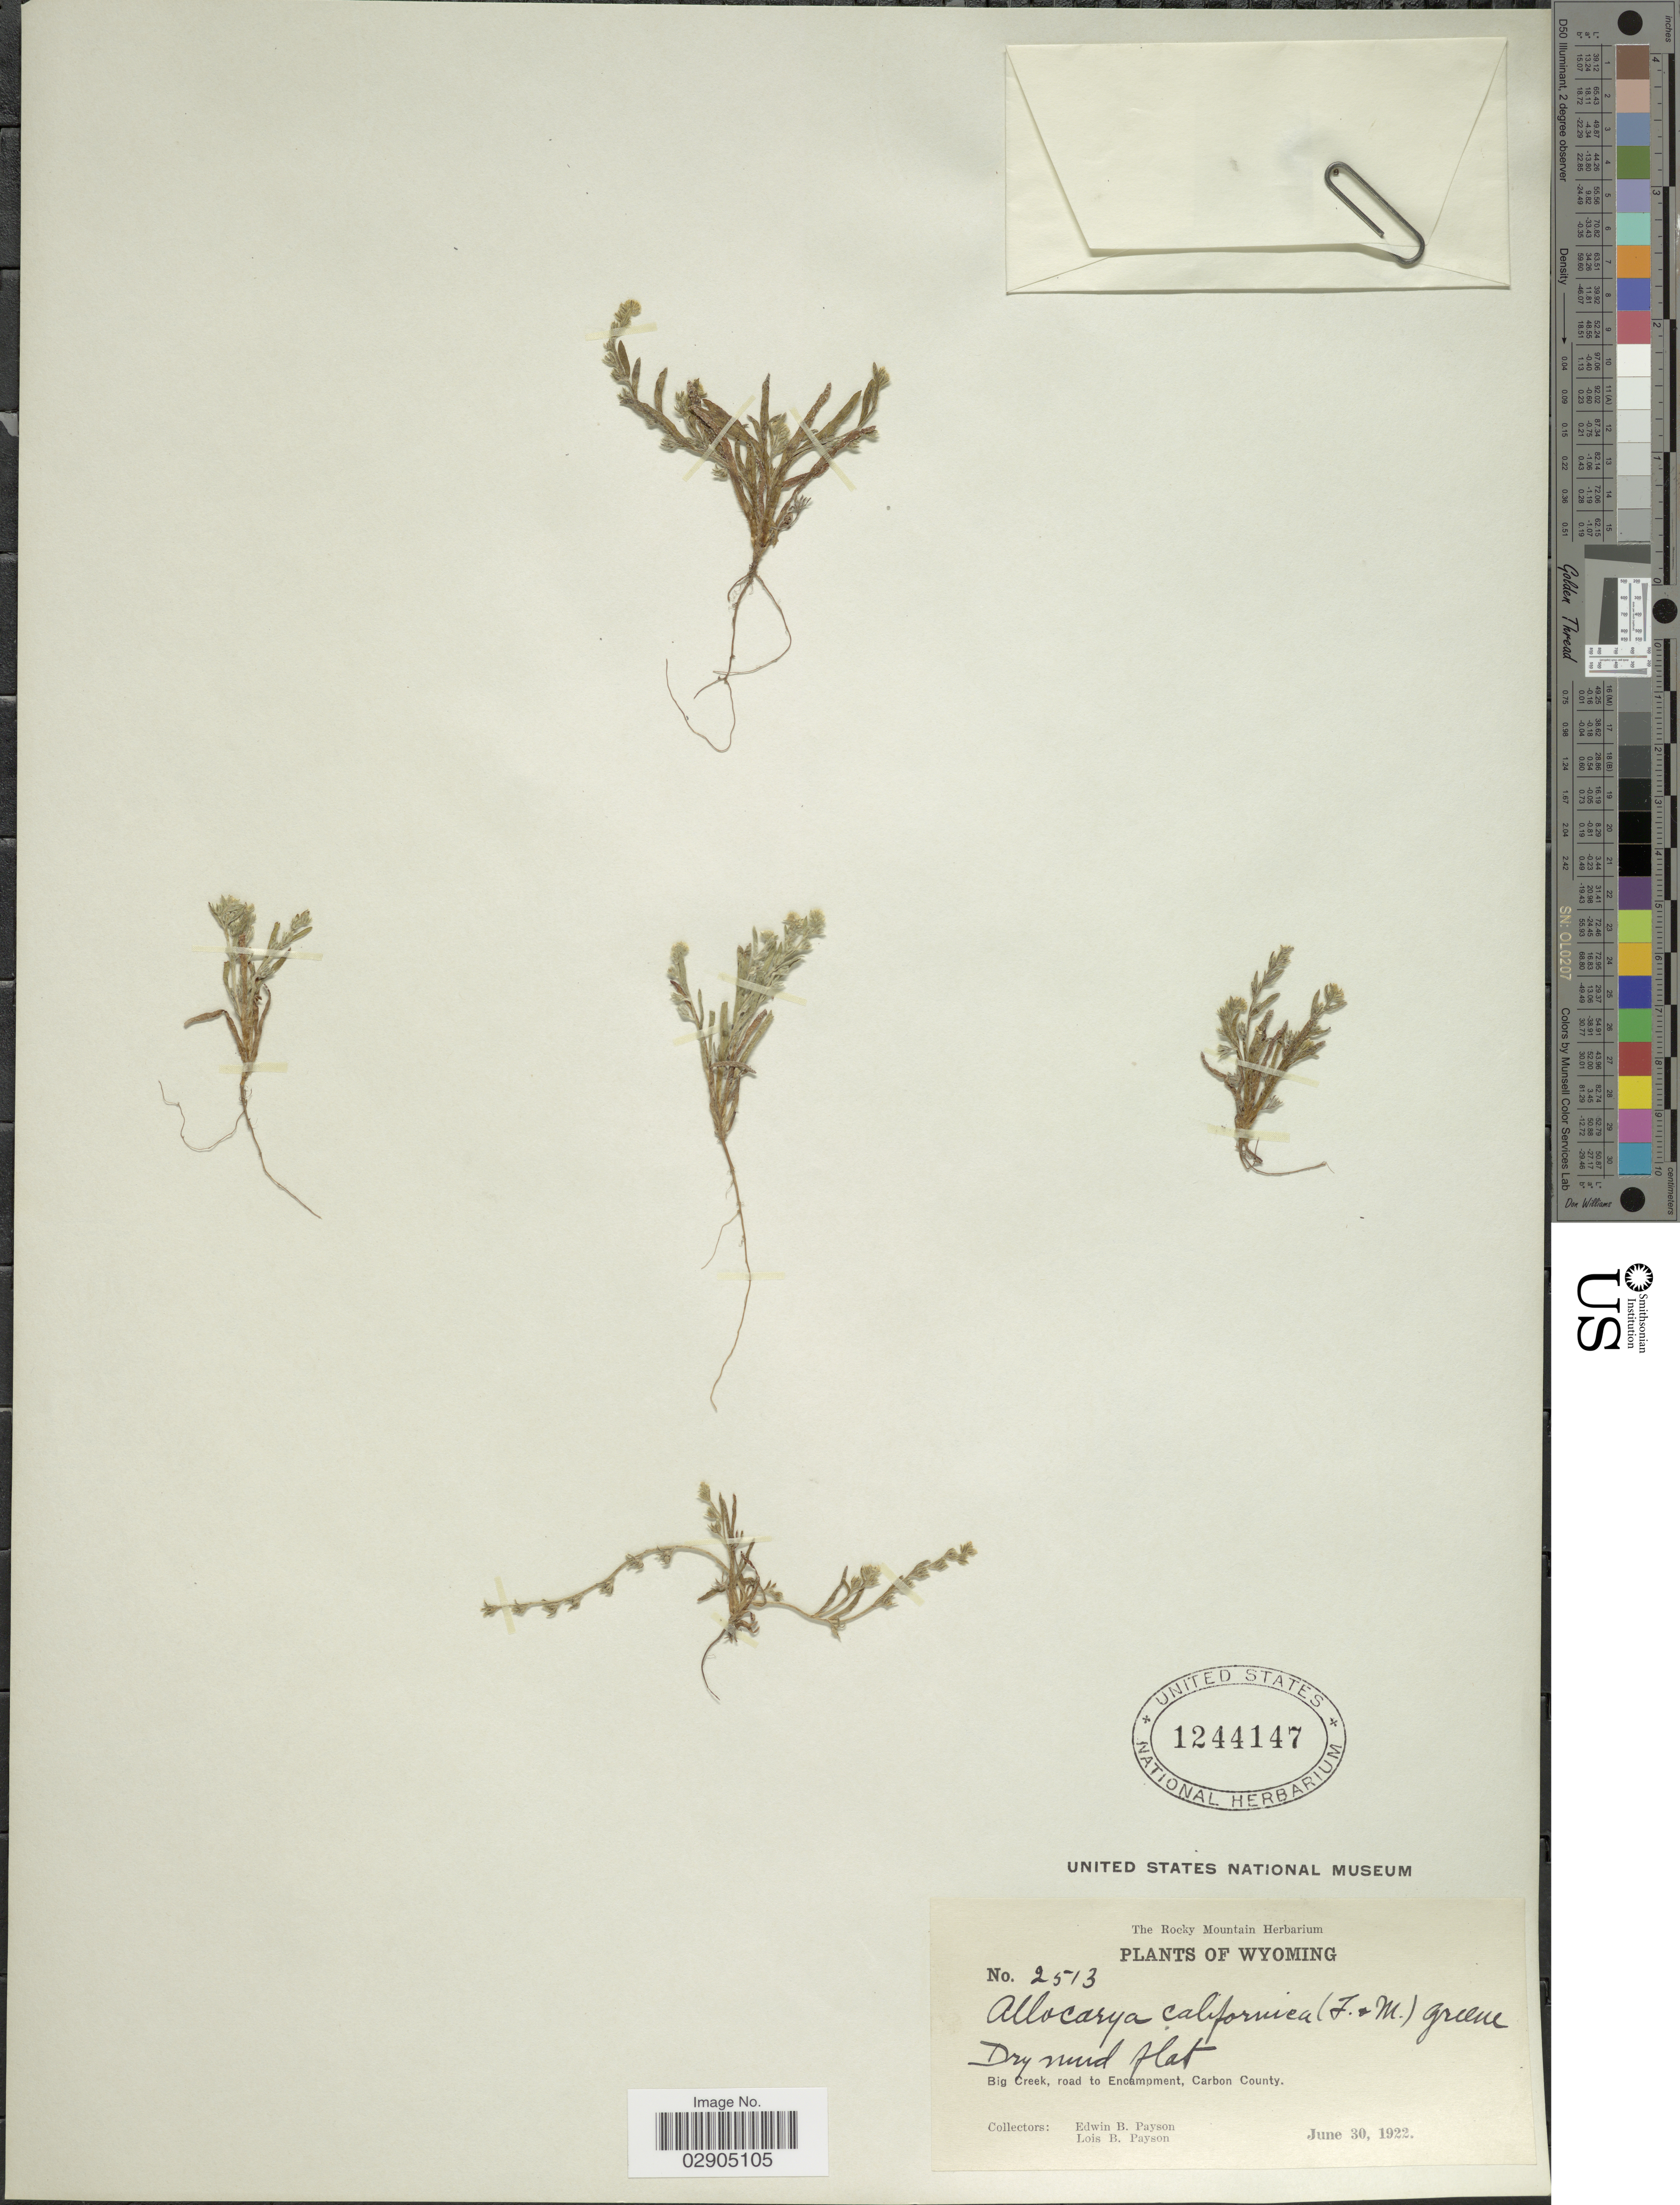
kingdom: Plantae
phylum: Tracheophyta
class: Magnoliopsida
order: Boraginales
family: Boraginaceae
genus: Allocarya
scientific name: Allocarya californica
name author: (Fisch. & C.A. Mey.) Greene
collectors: E. B. Payson & L. Payson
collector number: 2513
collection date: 1922-06-30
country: United States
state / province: Wyoming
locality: Big Creek, road to Encampment, Carbon County.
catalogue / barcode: US 1244147